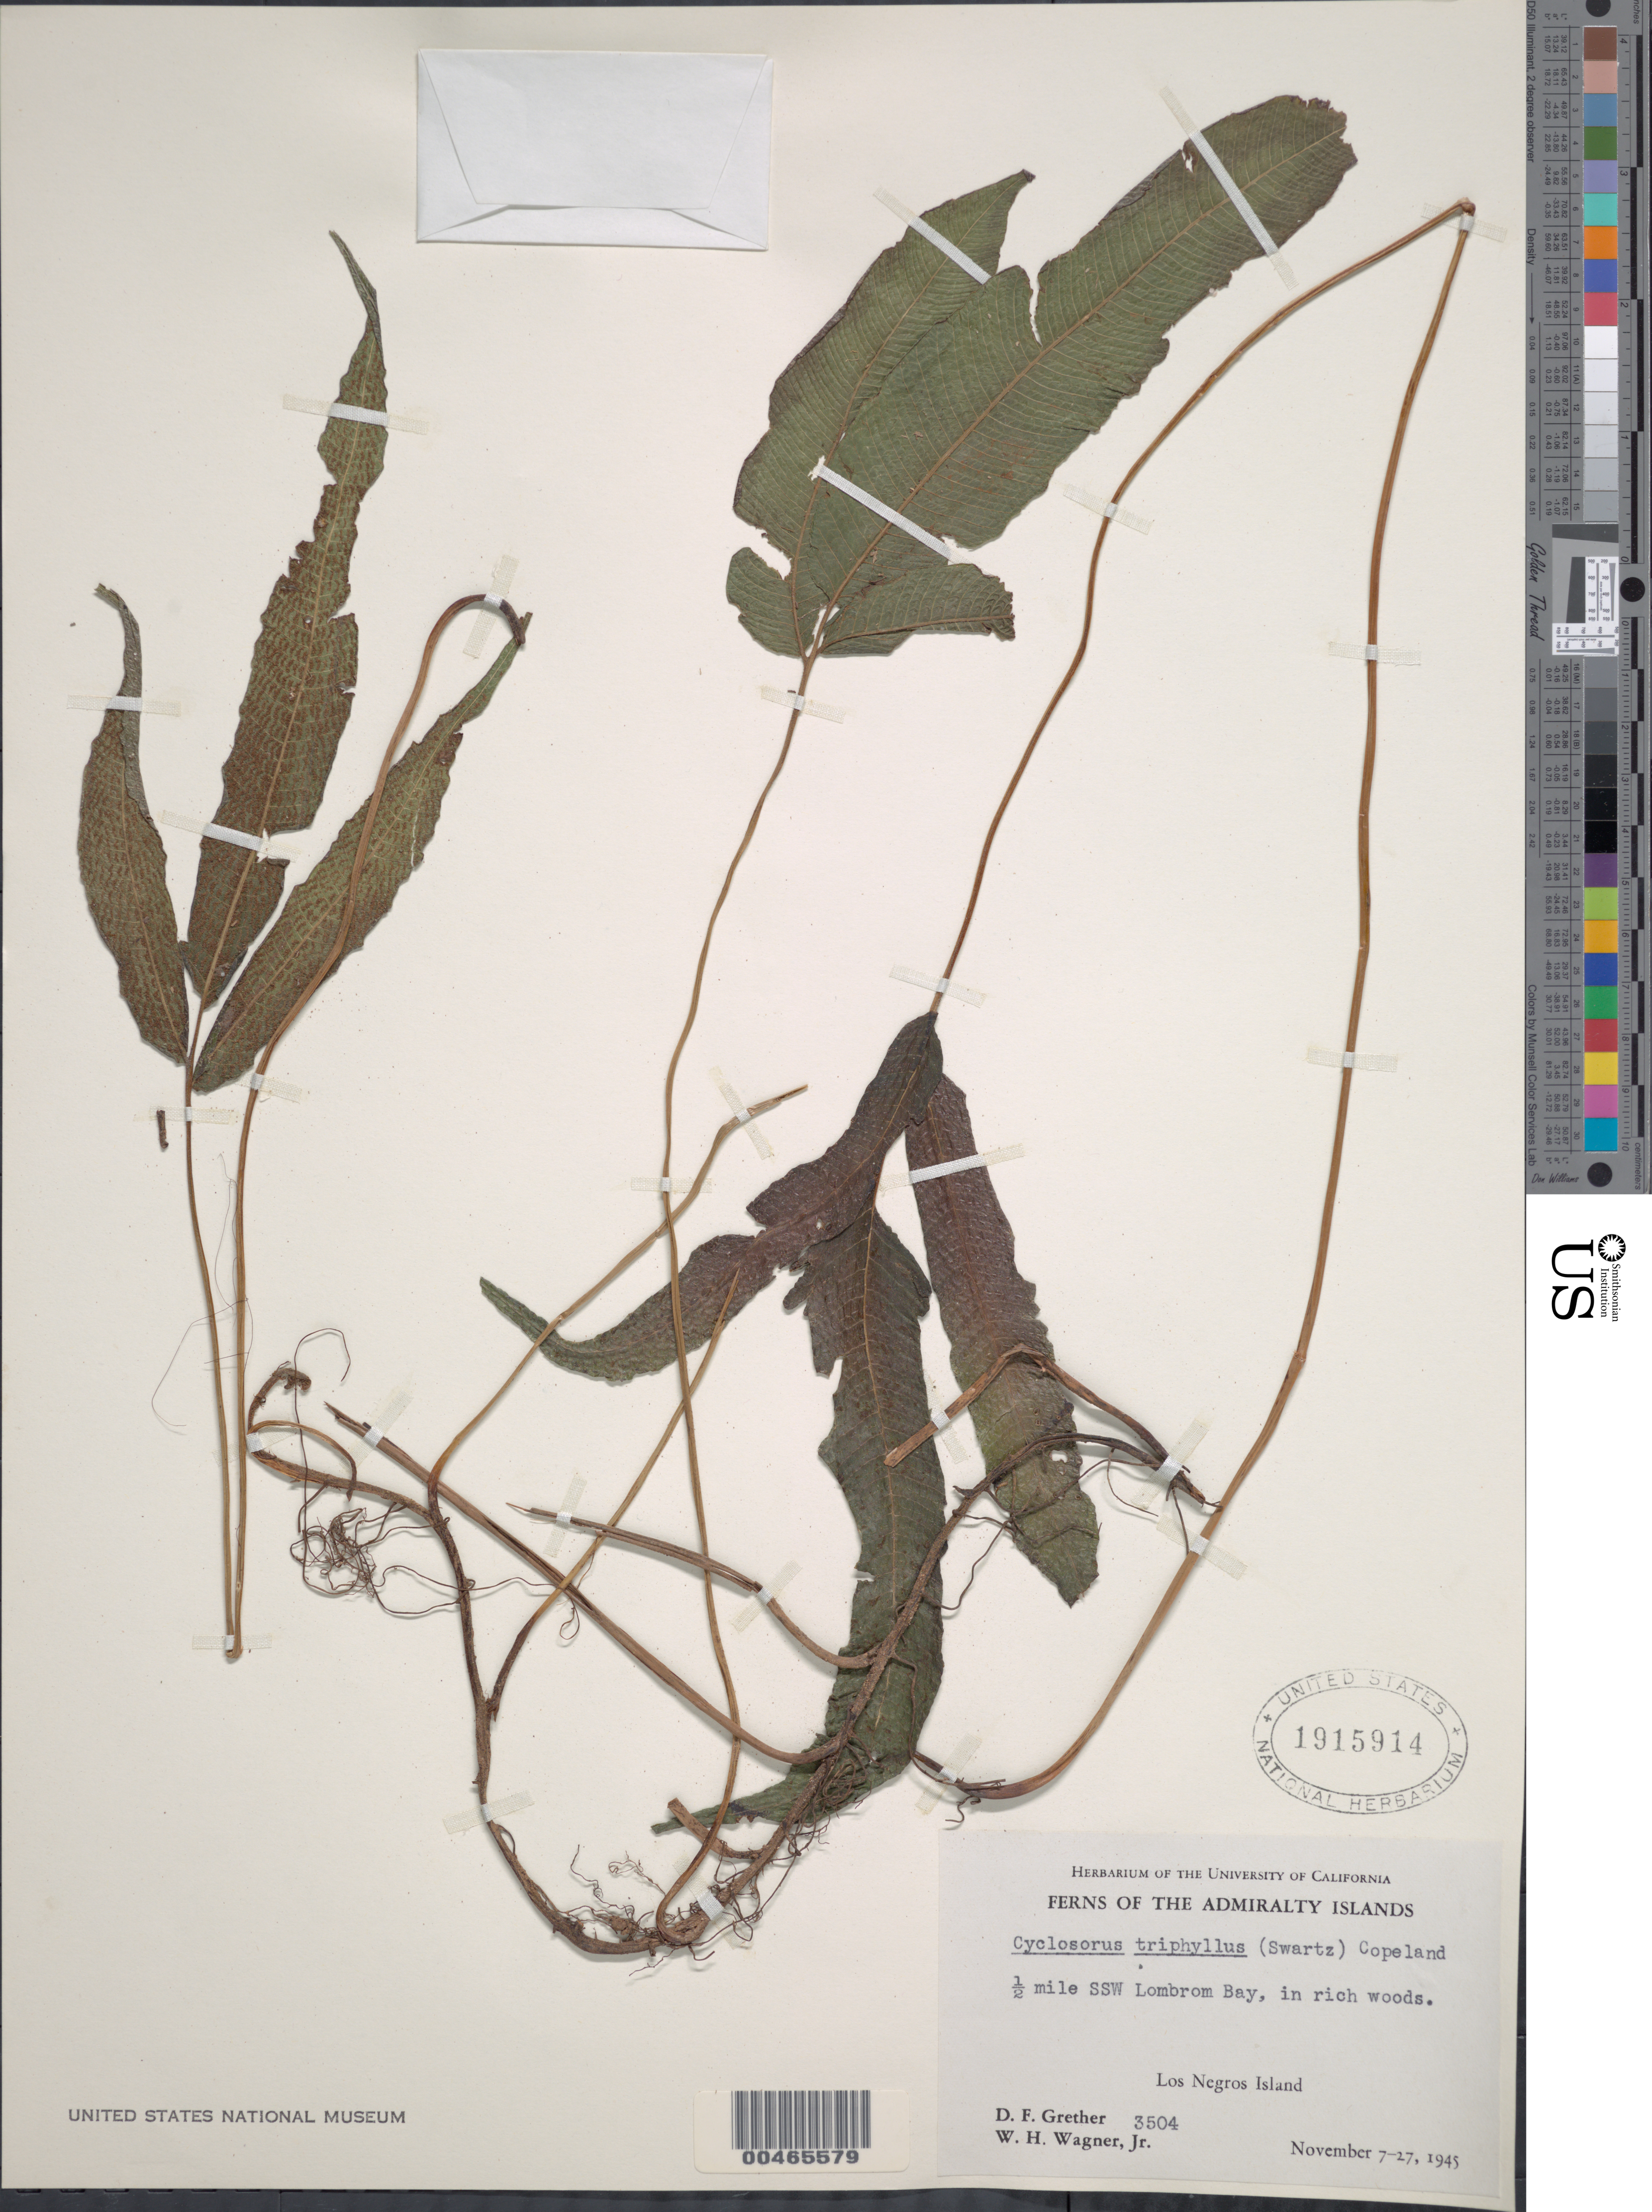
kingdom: Plantae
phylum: Tracheophyta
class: Polypodiopsida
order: Polypodiales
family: Thelypteridaceae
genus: Pronephrium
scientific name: Pronephrium triphyllum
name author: (Sw.) Holttum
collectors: D. F. Grether & W. H. Wagner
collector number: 3504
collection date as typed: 07 Nov 1945 to 27 Nov 1945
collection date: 1945-11-07/1945-11-27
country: Papua New Guinea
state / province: Manus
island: Los Negros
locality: Bismark archipelago, lombrom bay, 0.5 mi ssw; los negros i.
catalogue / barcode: US 1915914